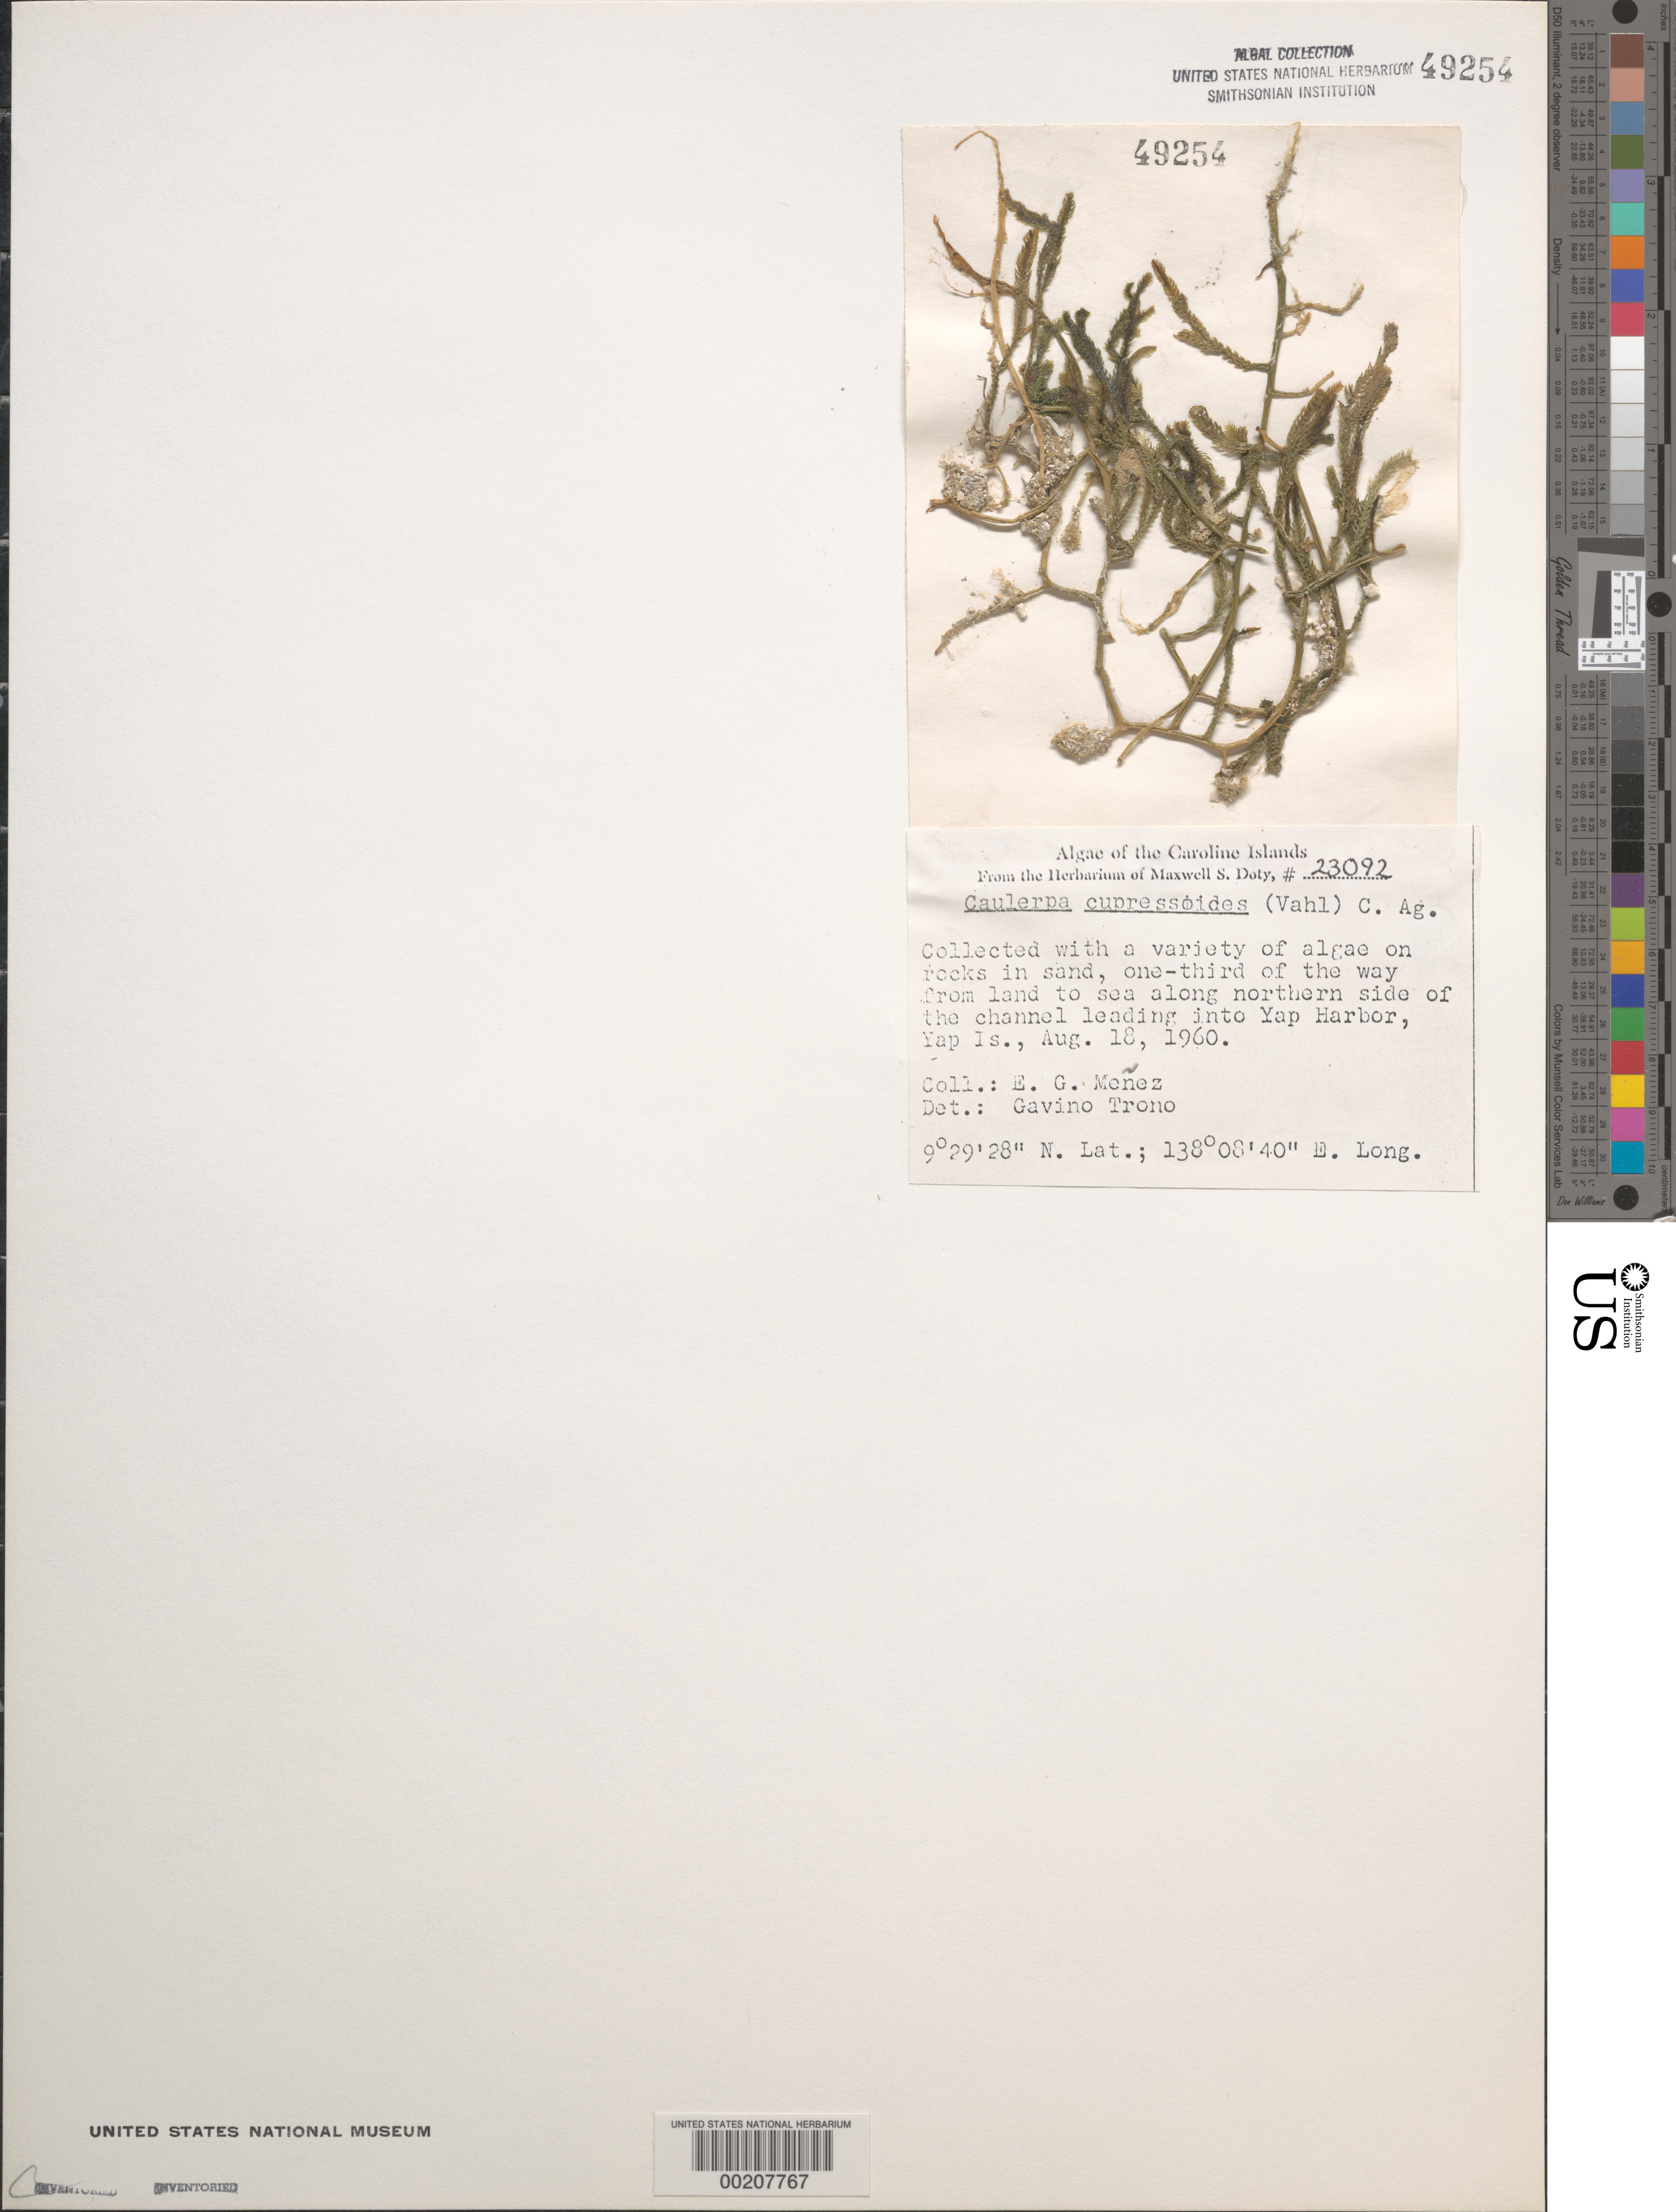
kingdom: Plantae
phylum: Chlorophyta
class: Ulvophyceae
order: Bryopsidales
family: Caulerpaceae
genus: Caulerpa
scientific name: Caulerpa cupressoides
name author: (Vahl) C. Agardh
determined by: Trono, Gavino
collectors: Meñez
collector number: MSD 23092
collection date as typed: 18 Aug 1960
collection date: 1960-08-18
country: Micronesia, Federated States of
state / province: Yap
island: Yap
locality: Yap Harbor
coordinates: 9 29' 28" N, 138 08' 40" E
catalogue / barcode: US 49254